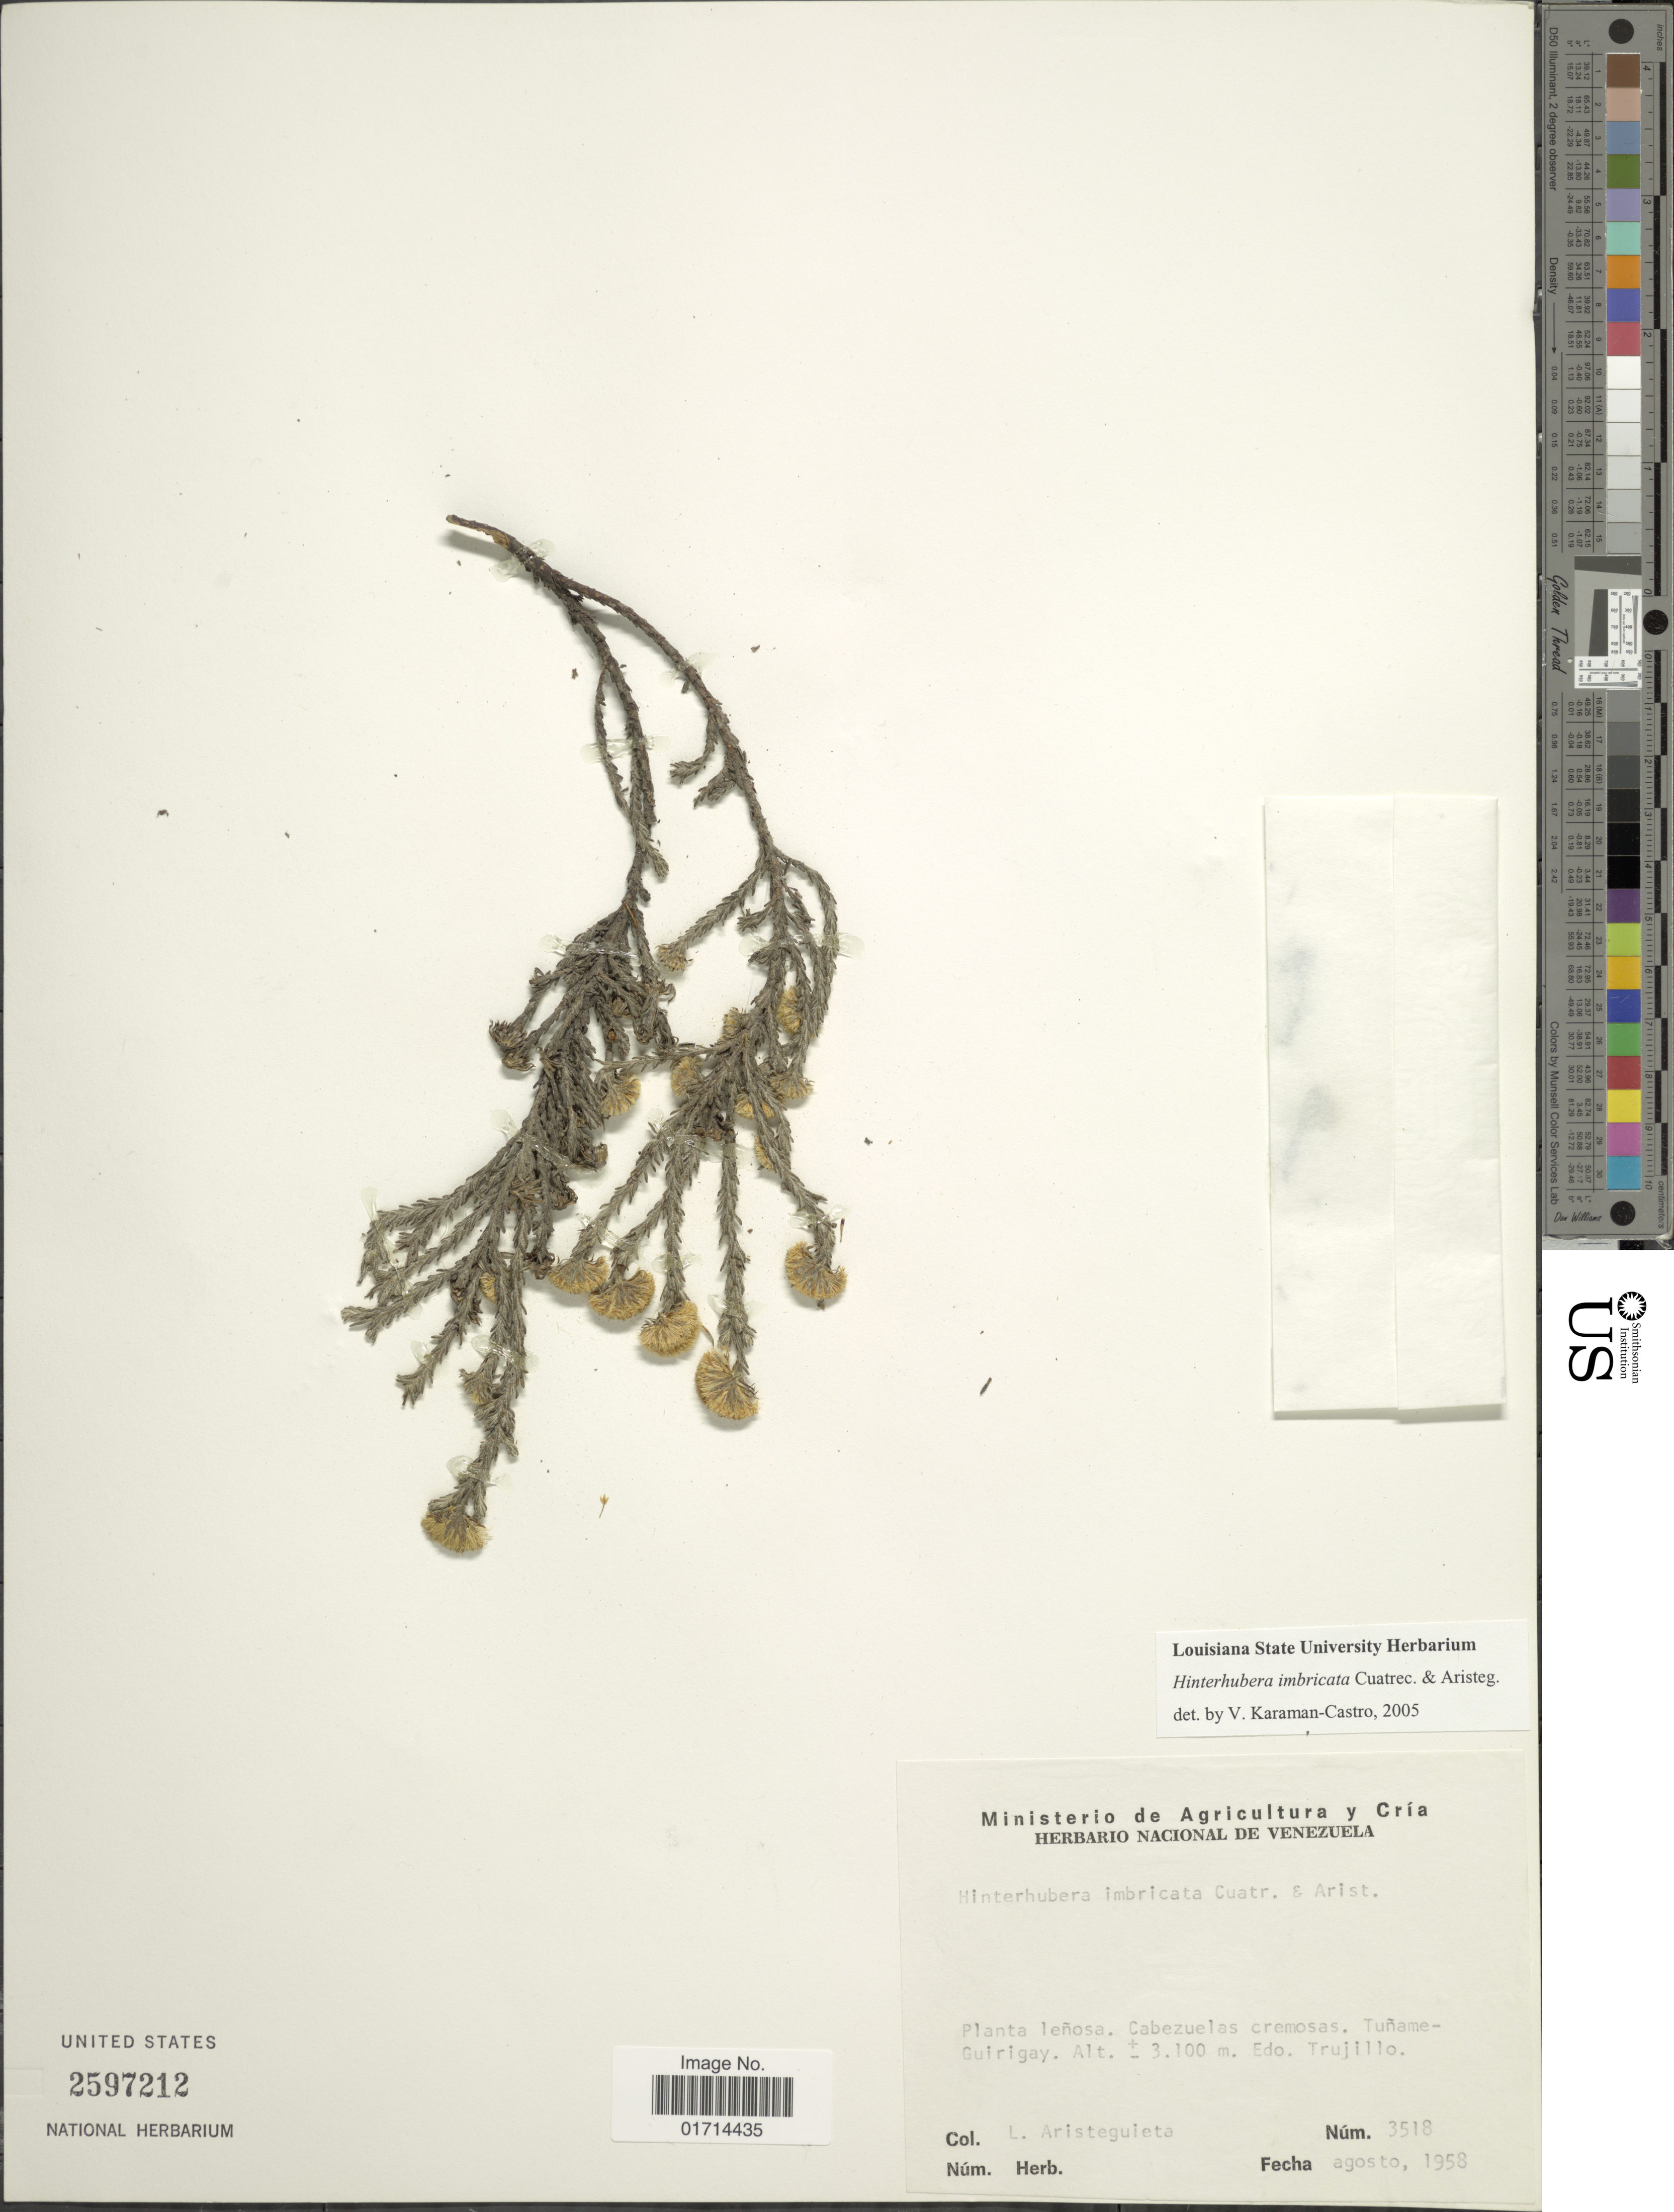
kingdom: Plantae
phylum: Tracheophyta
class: Magnoliopsida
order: Asterales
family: Asteraceae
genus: Hinterhubera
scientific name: Hinterhubera imbricata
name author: Cuatrec. & Aristeg.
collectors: L. Aristeguieta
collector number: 3518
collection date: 1958-08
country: Venezuela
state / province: Trujillo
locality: Planta lenosa, Cabezuelas cremosas, Tuname-Guirigay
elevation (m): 3100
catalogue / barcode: US 2597212